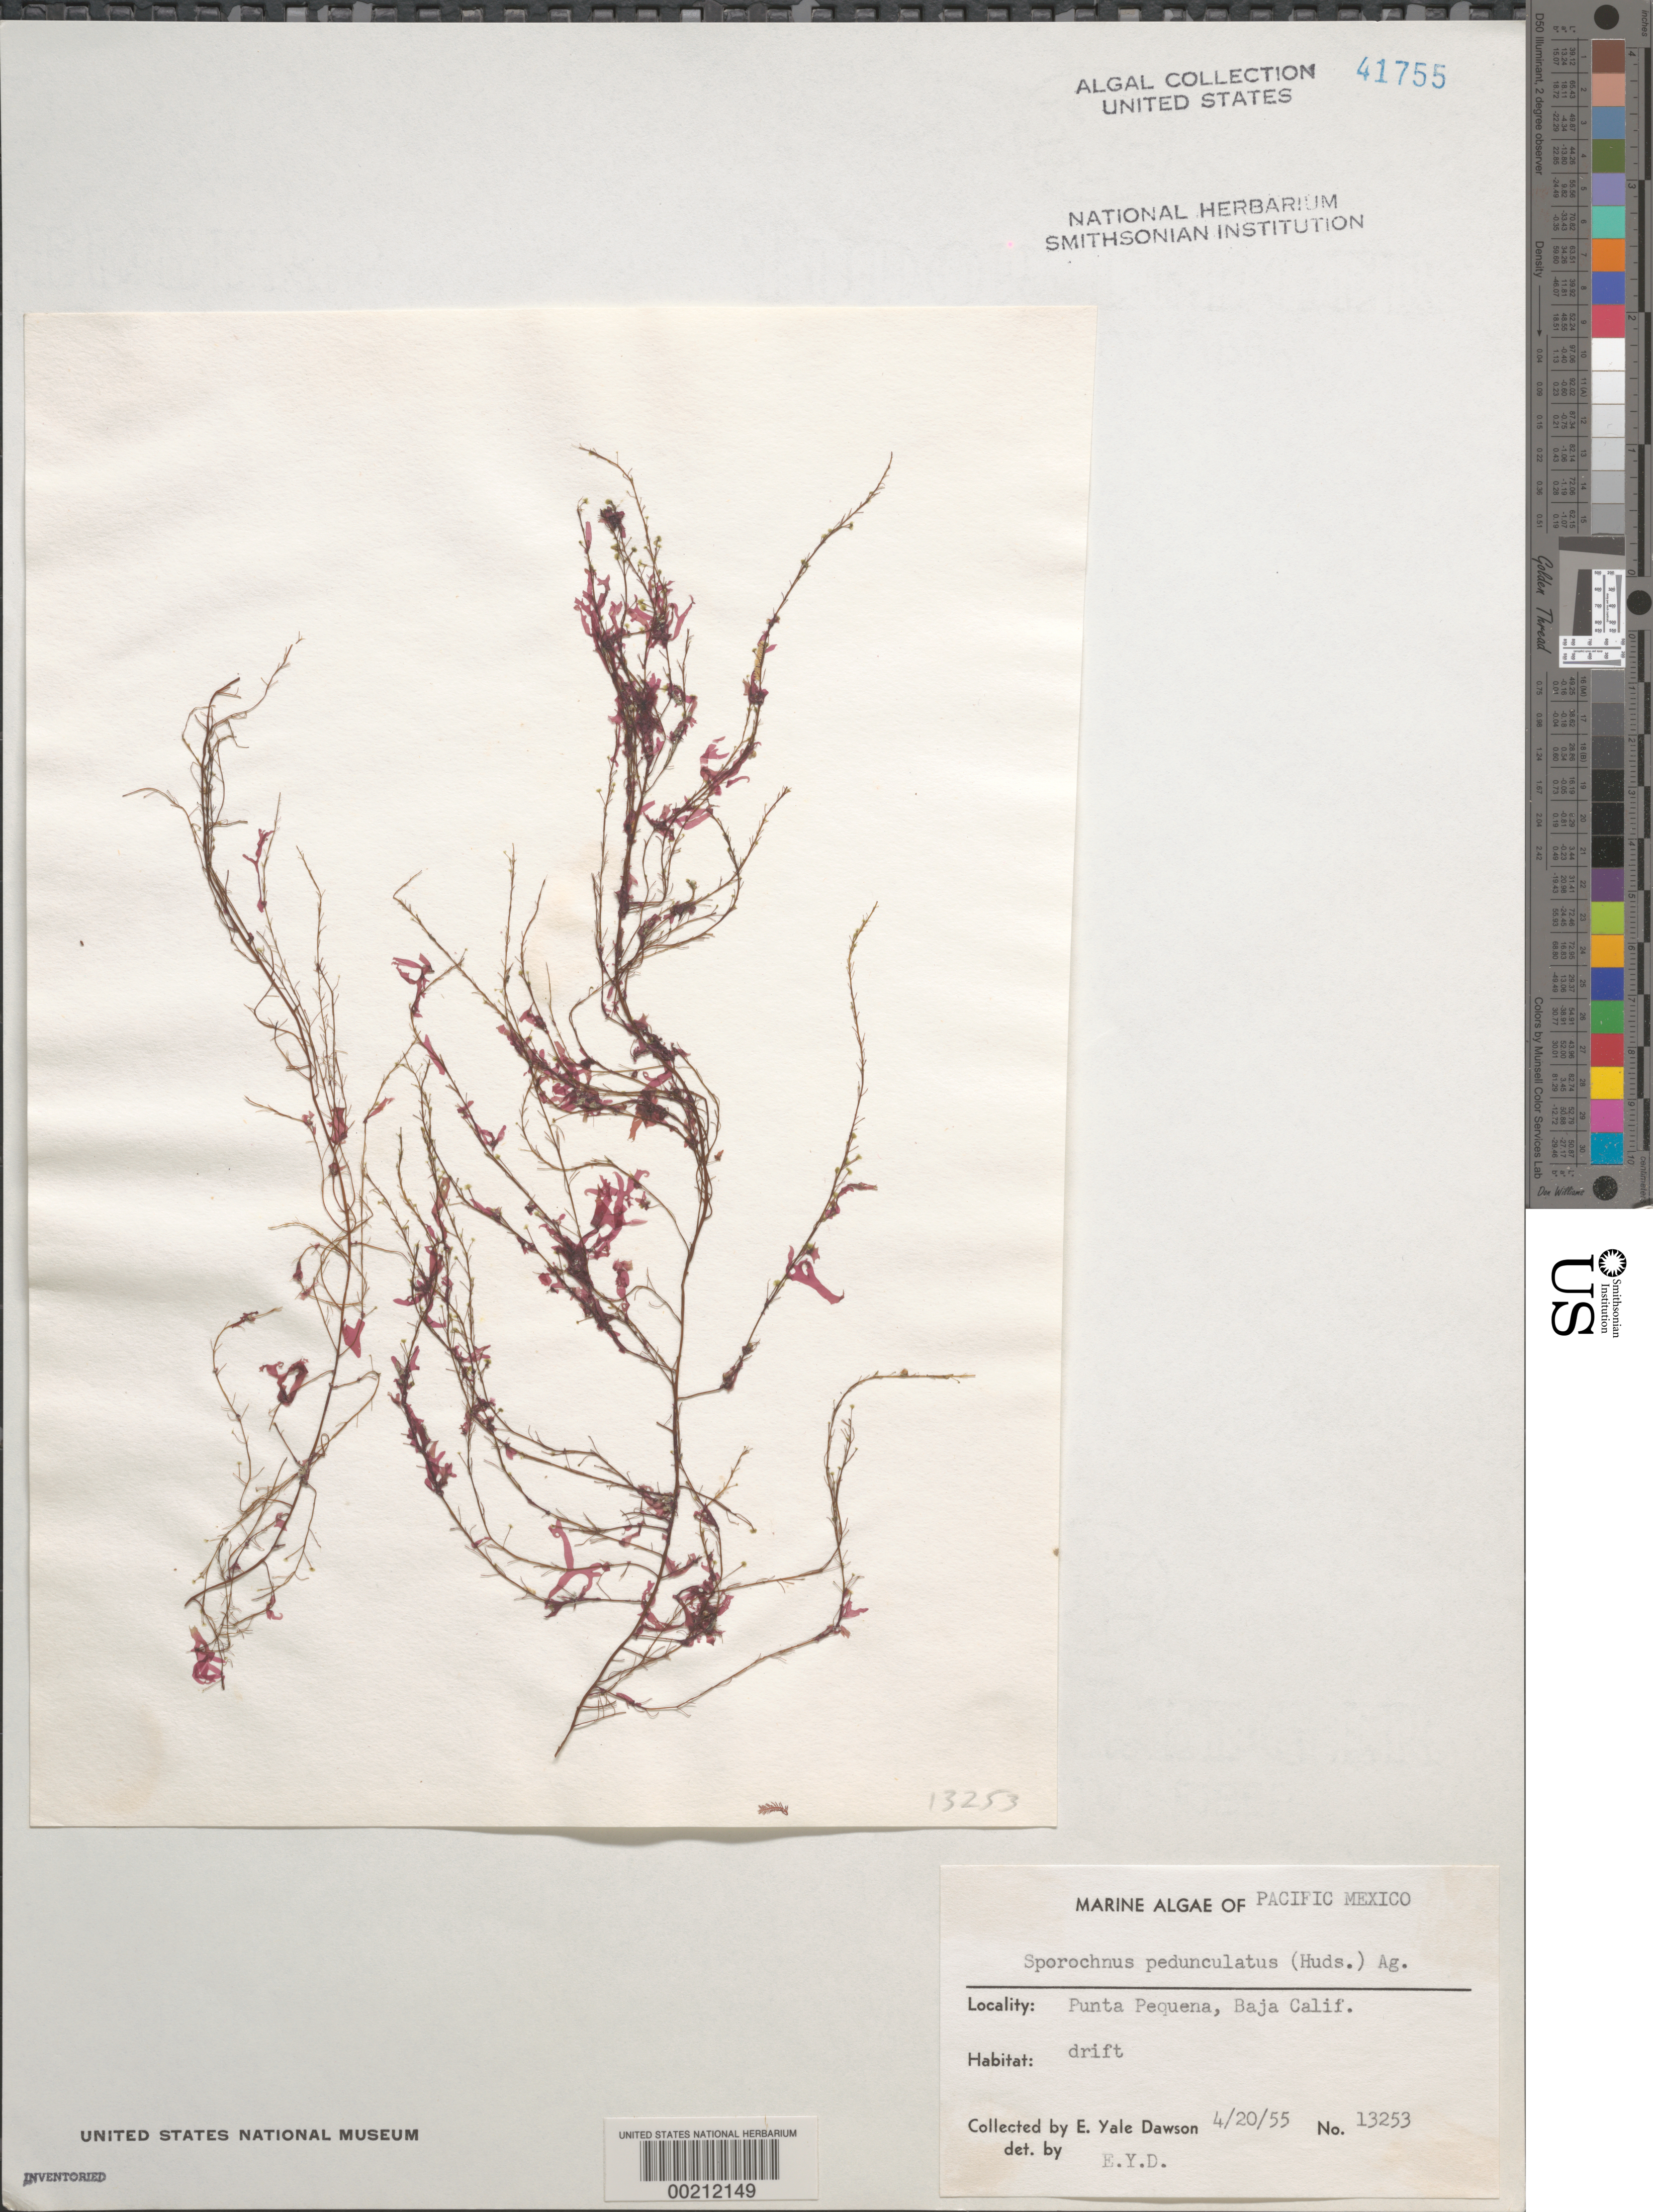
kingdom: Chromista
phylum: Ochrophyta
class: Phaeophyceae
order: Sporochnales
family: Sporochnaceae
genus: Sporochnus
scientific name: Sporochnus pedunculatus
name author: (Huds.) C. Agardh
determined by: Dawson, E. Y.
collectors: E. Y. Dawson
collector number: EYD 13253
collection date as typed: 20 Apr 1955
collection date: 1955-04-20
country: Mexico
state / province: Baja California Sur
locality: Punta Pequena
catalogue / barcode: US 41755